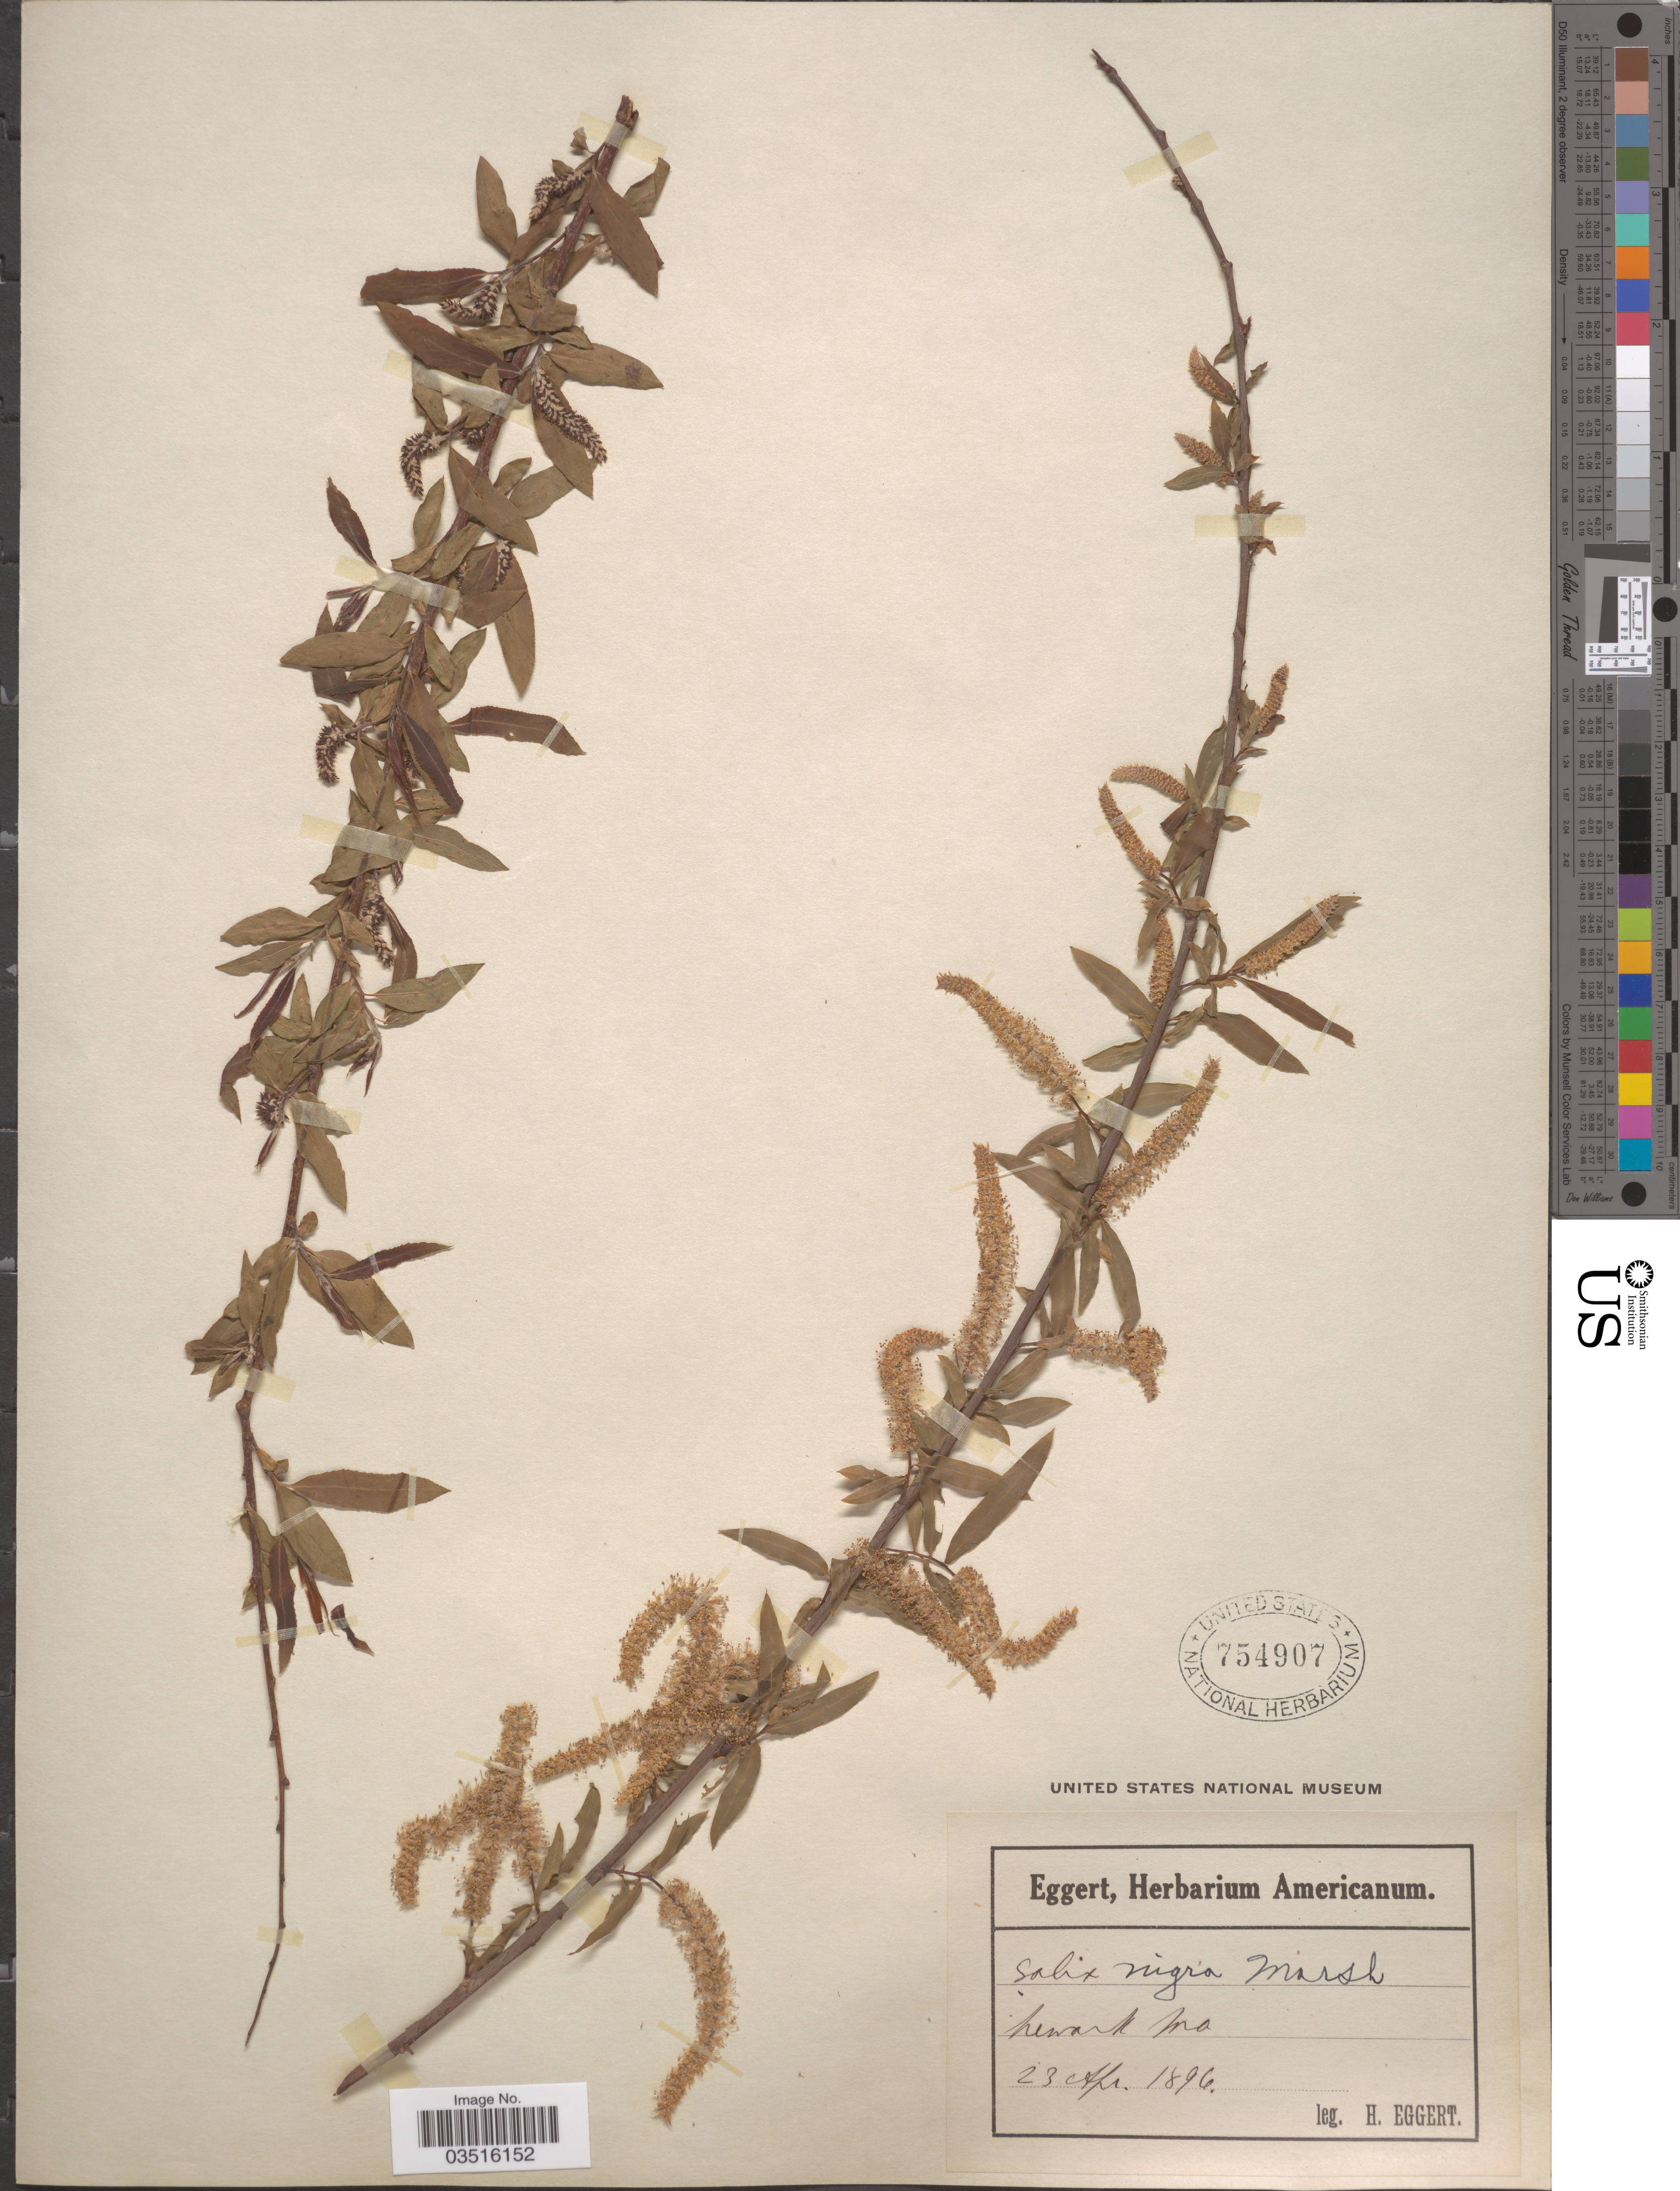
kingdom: Plantae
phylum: Tracheophyta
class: Magnoliopsida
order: Malpighiales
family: Salicaceae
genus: Salix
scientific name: Salix nigra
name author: Marshall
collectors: H. Eggert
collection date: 1896-04-23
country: United States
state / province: Missouri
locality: Newark.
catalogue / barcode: US 754907